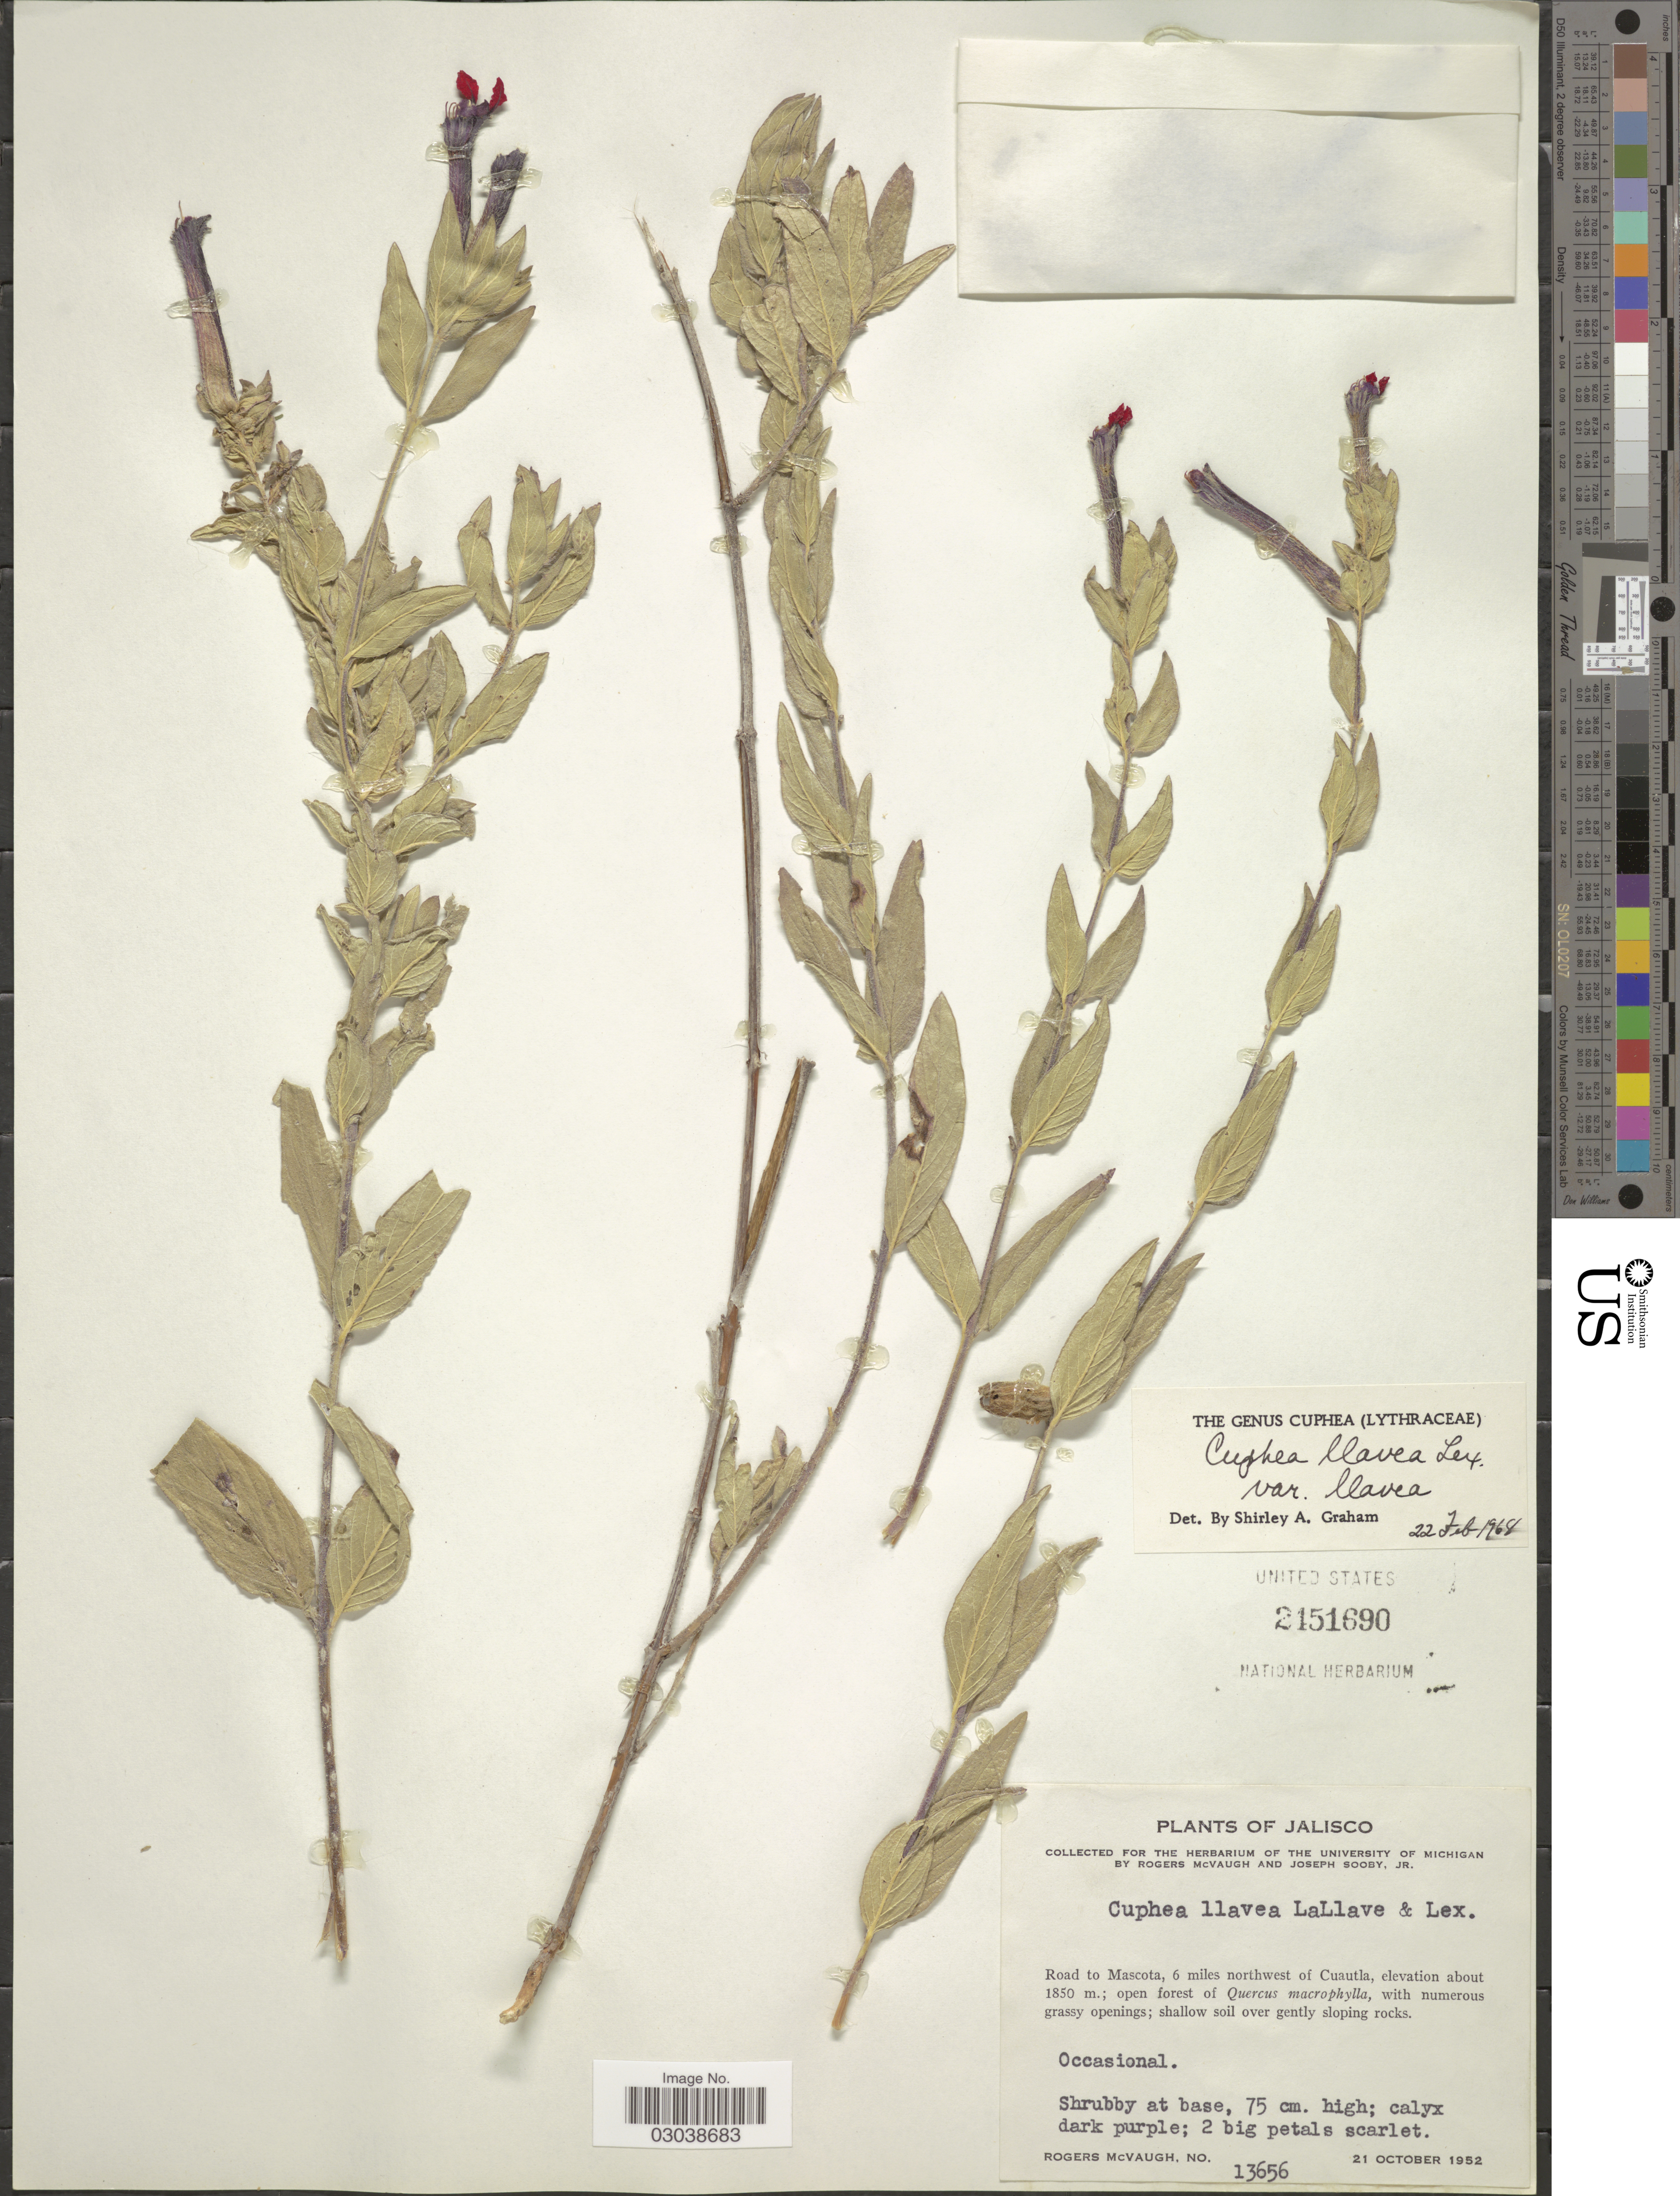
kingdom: Plantae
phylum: Tracheophyta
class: Magnoliopsida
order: Myrtales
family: Lythraceae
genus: Cuphea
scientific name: Cuphea llavea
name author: Lex.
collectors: R. McVaugh & J. Sooby Jr.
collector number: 13656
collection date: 1952-10-21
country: Mexico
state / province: Jalisco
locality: Road to Mascota, 6 miles northwest of Cuautla.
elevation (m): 1850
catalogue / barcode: US 2151690